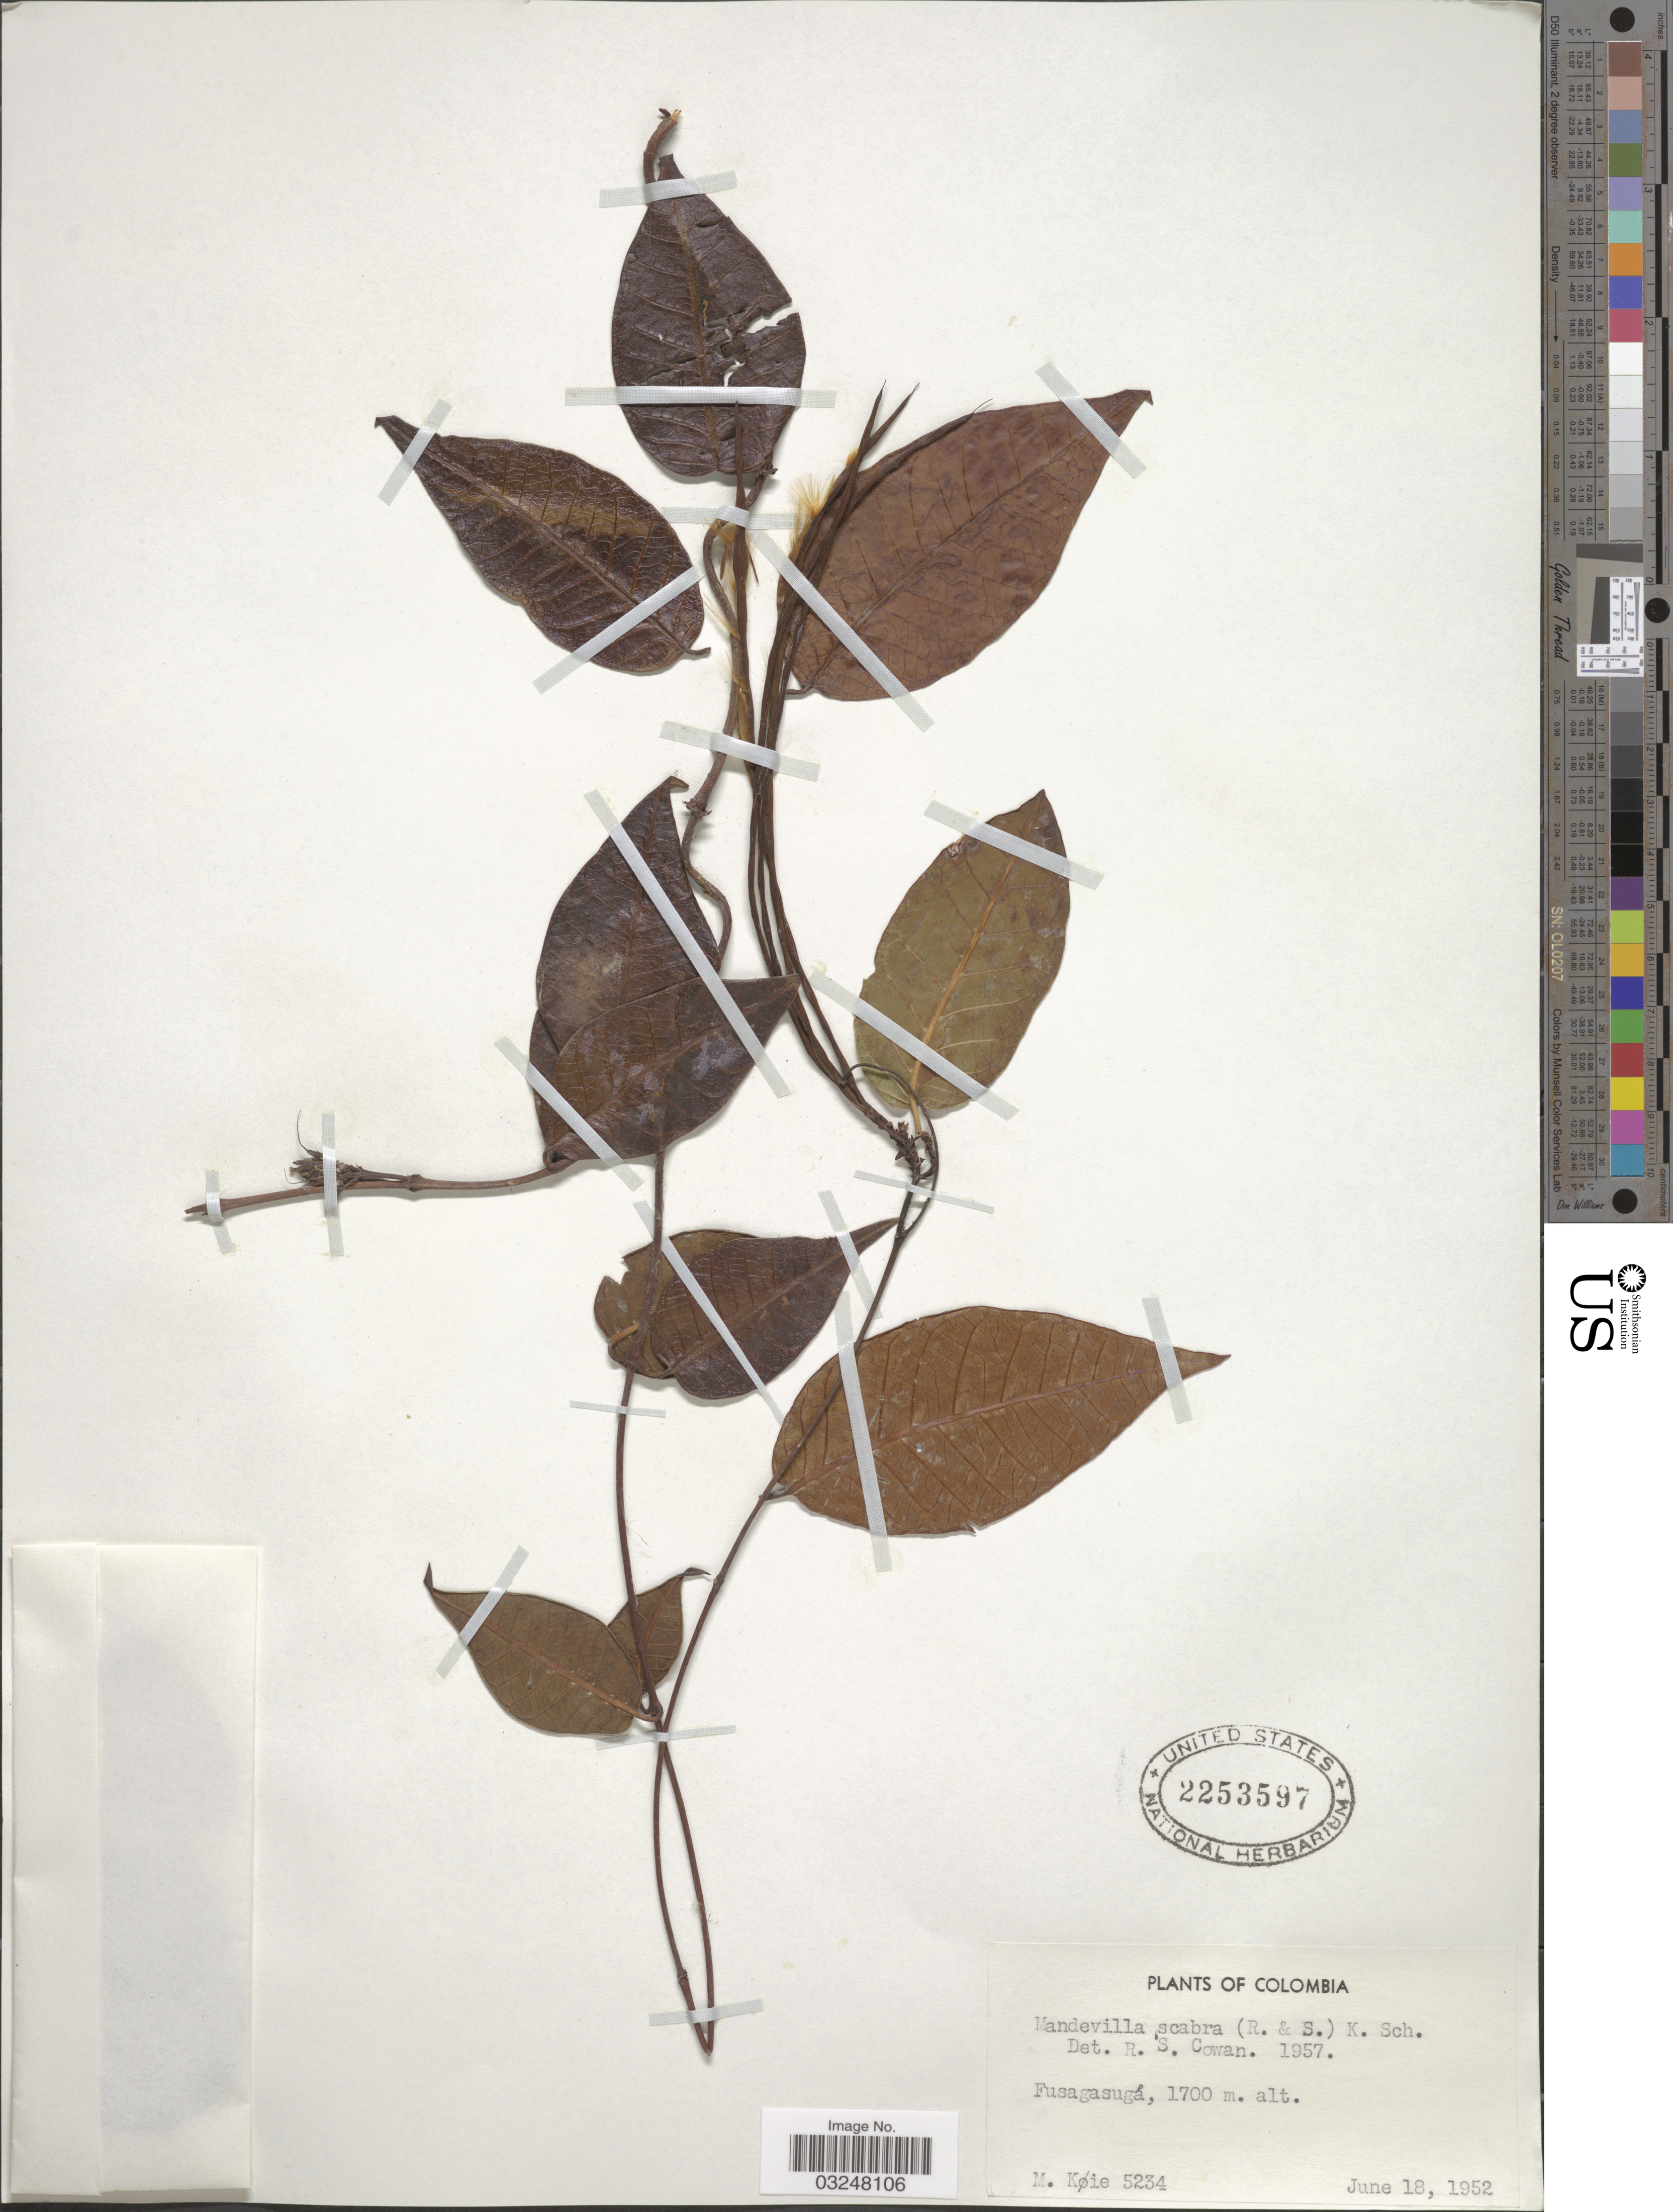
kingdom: Plantae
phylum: Tracheophyta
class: Magnoliopsida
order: Gentianales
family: Apocynaceae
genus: Mandevilla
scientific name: Mandevilla scabra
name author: (Hoffmanns. ex Roem. & Schult.) K. Schum.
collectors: M. Köie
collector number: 5234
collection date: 1952-06-18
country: Colombia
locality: Fusagasugá.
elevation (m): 1700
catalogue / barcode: US 2253597